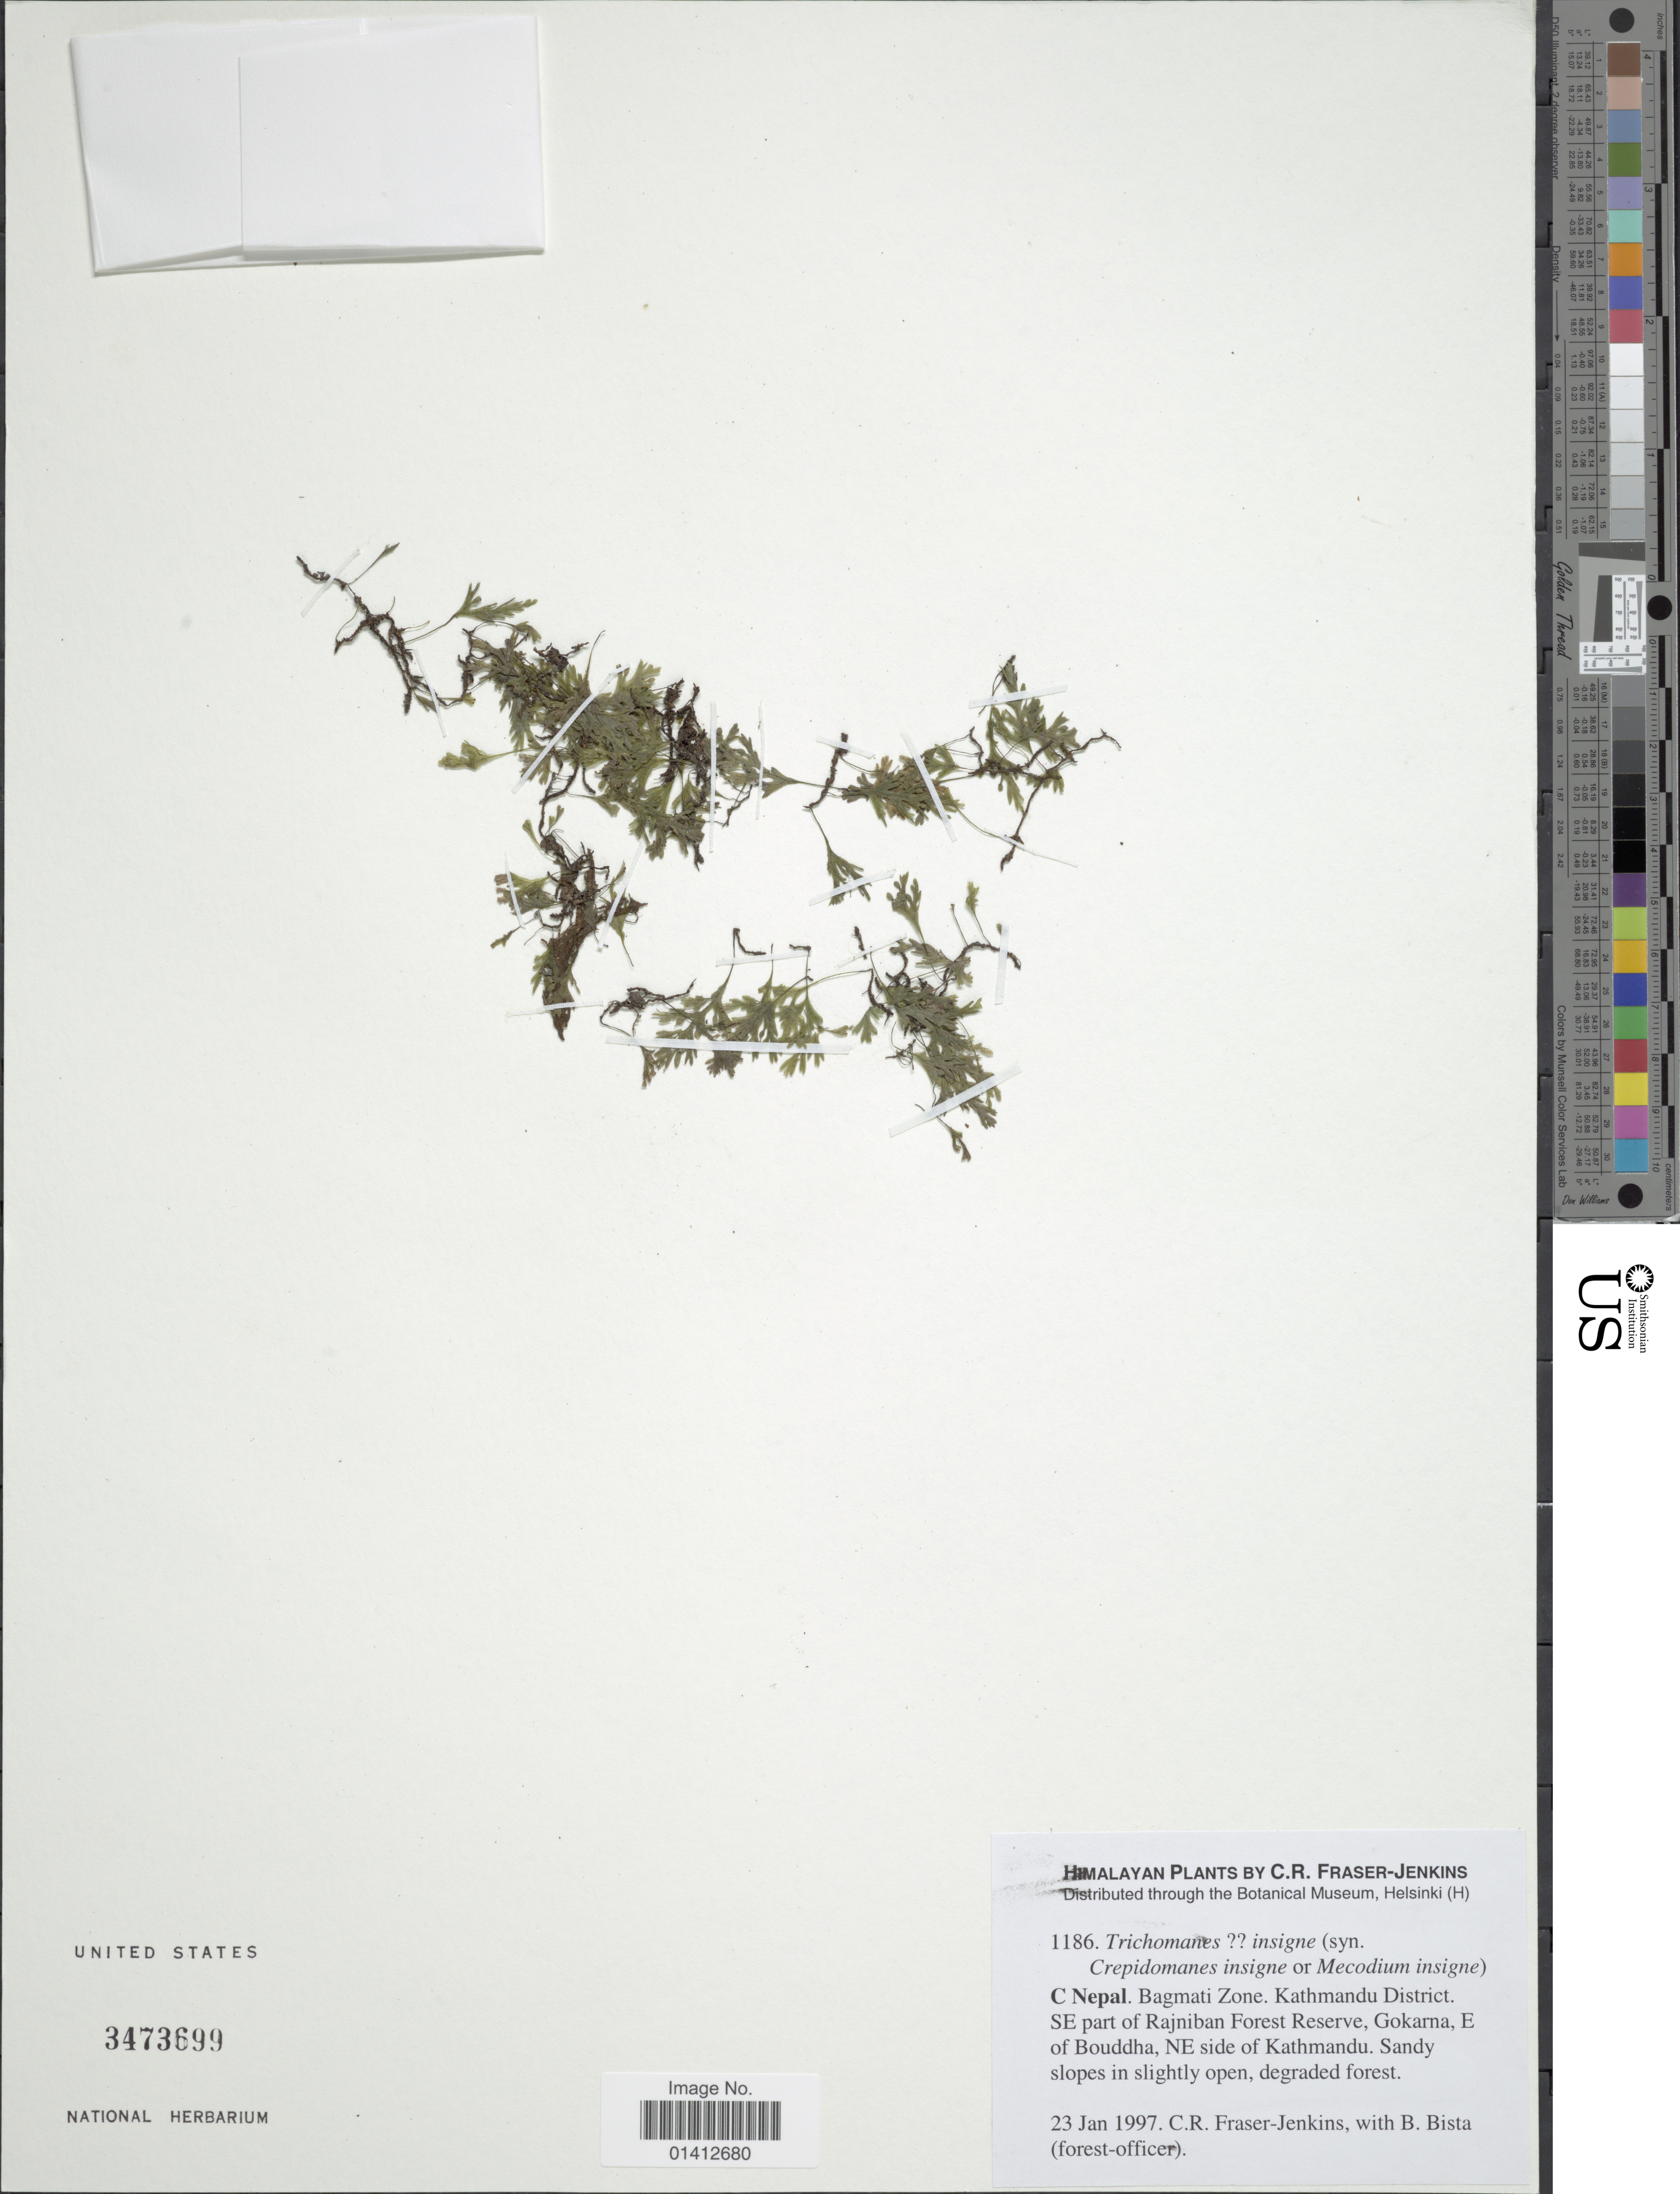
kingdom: Plantae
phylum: Tracheophyta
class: Polypodiopsida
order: Hymenophyllales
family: Hymenophyllaceae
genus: Crepidomanes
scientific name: Crepidomanes insigne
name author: (Bosch) C.X. Fu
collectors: C. R. Fraser-Jenkins & B. Bista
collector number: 1186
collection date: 1997-01-23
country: Nepal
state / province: Bagmati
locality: C Nepal. Bagmati zone. Kathmandu District. SE part of Ranjiban Forest Reserve, Gokarna, E of Bouddha, NE side of Kathmandu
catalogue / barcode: US 3473699